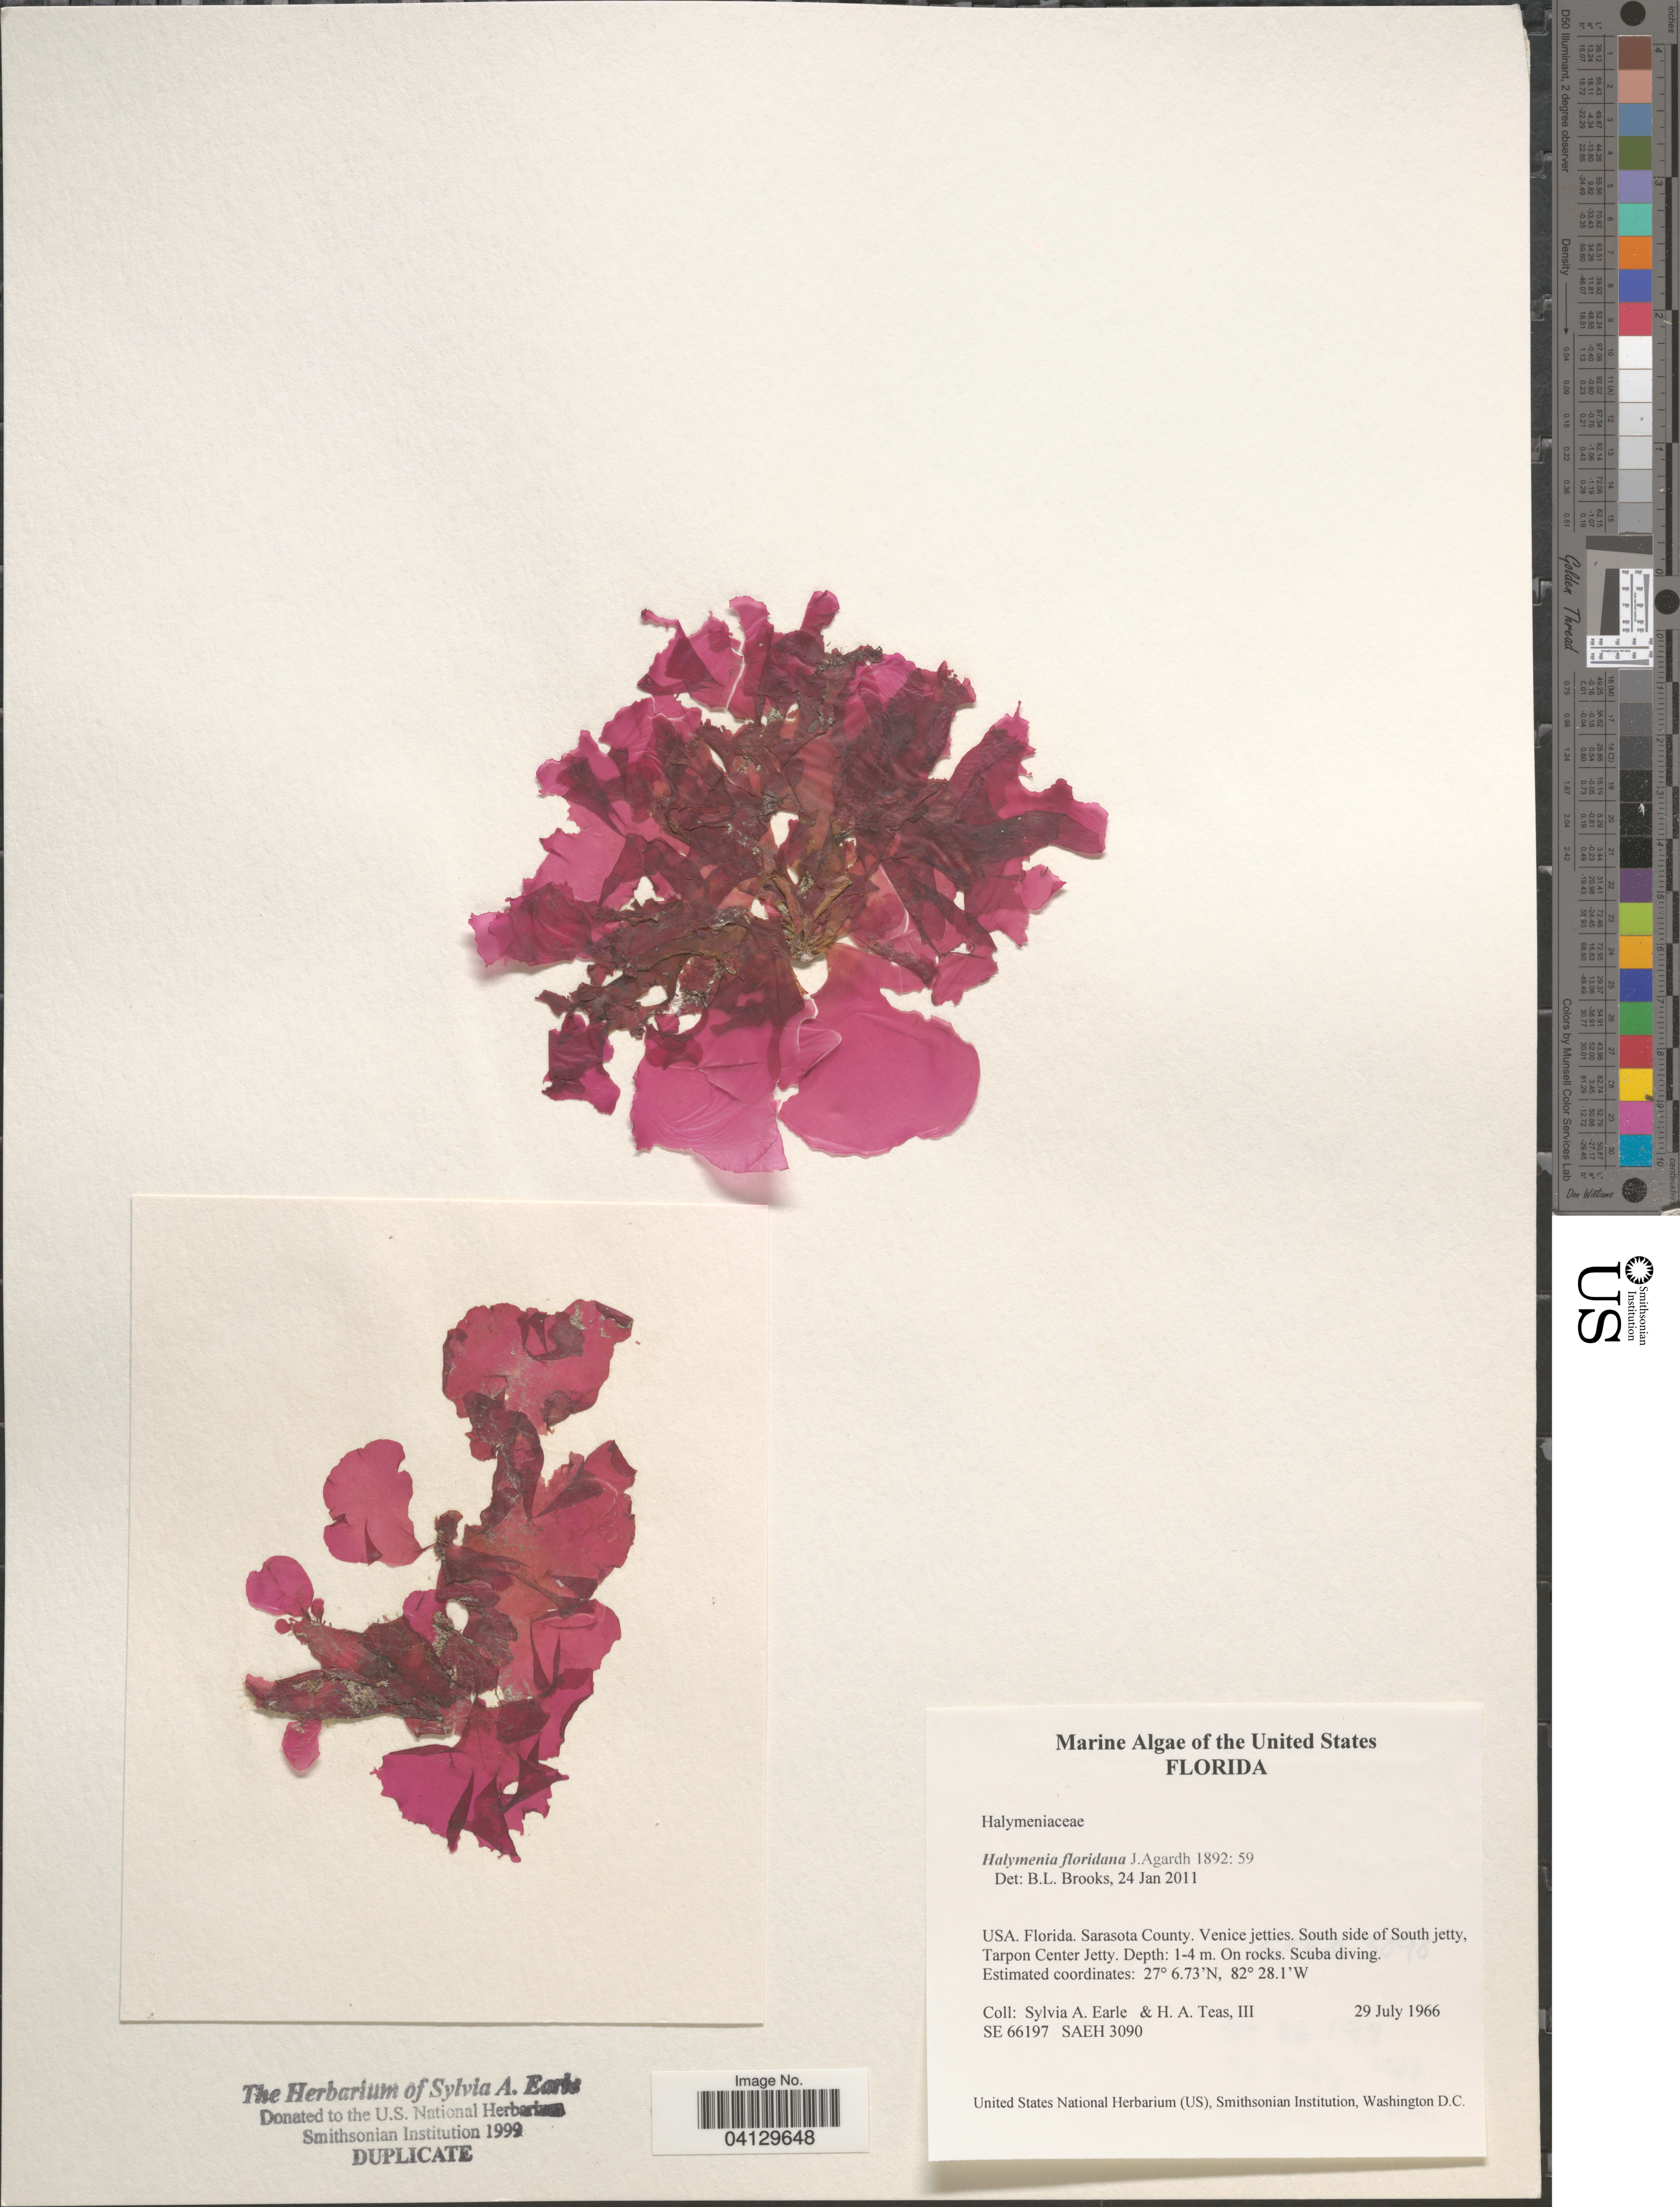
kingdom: Plantae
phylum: Rhodophyta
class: Florideophyceae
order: Halymeniales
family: Halymeniaceae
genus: Halymenia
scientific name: Halymenia floridana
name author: J. Agardh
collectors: S. A. Earle & H. Teas III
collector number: SE66197/SAEH3090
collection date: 1966-07-29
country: United States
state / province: Florida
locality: Sarasota County. Venice jetties. South side of South jetty, Tarpon Center Jetty.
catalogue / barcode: US 328644